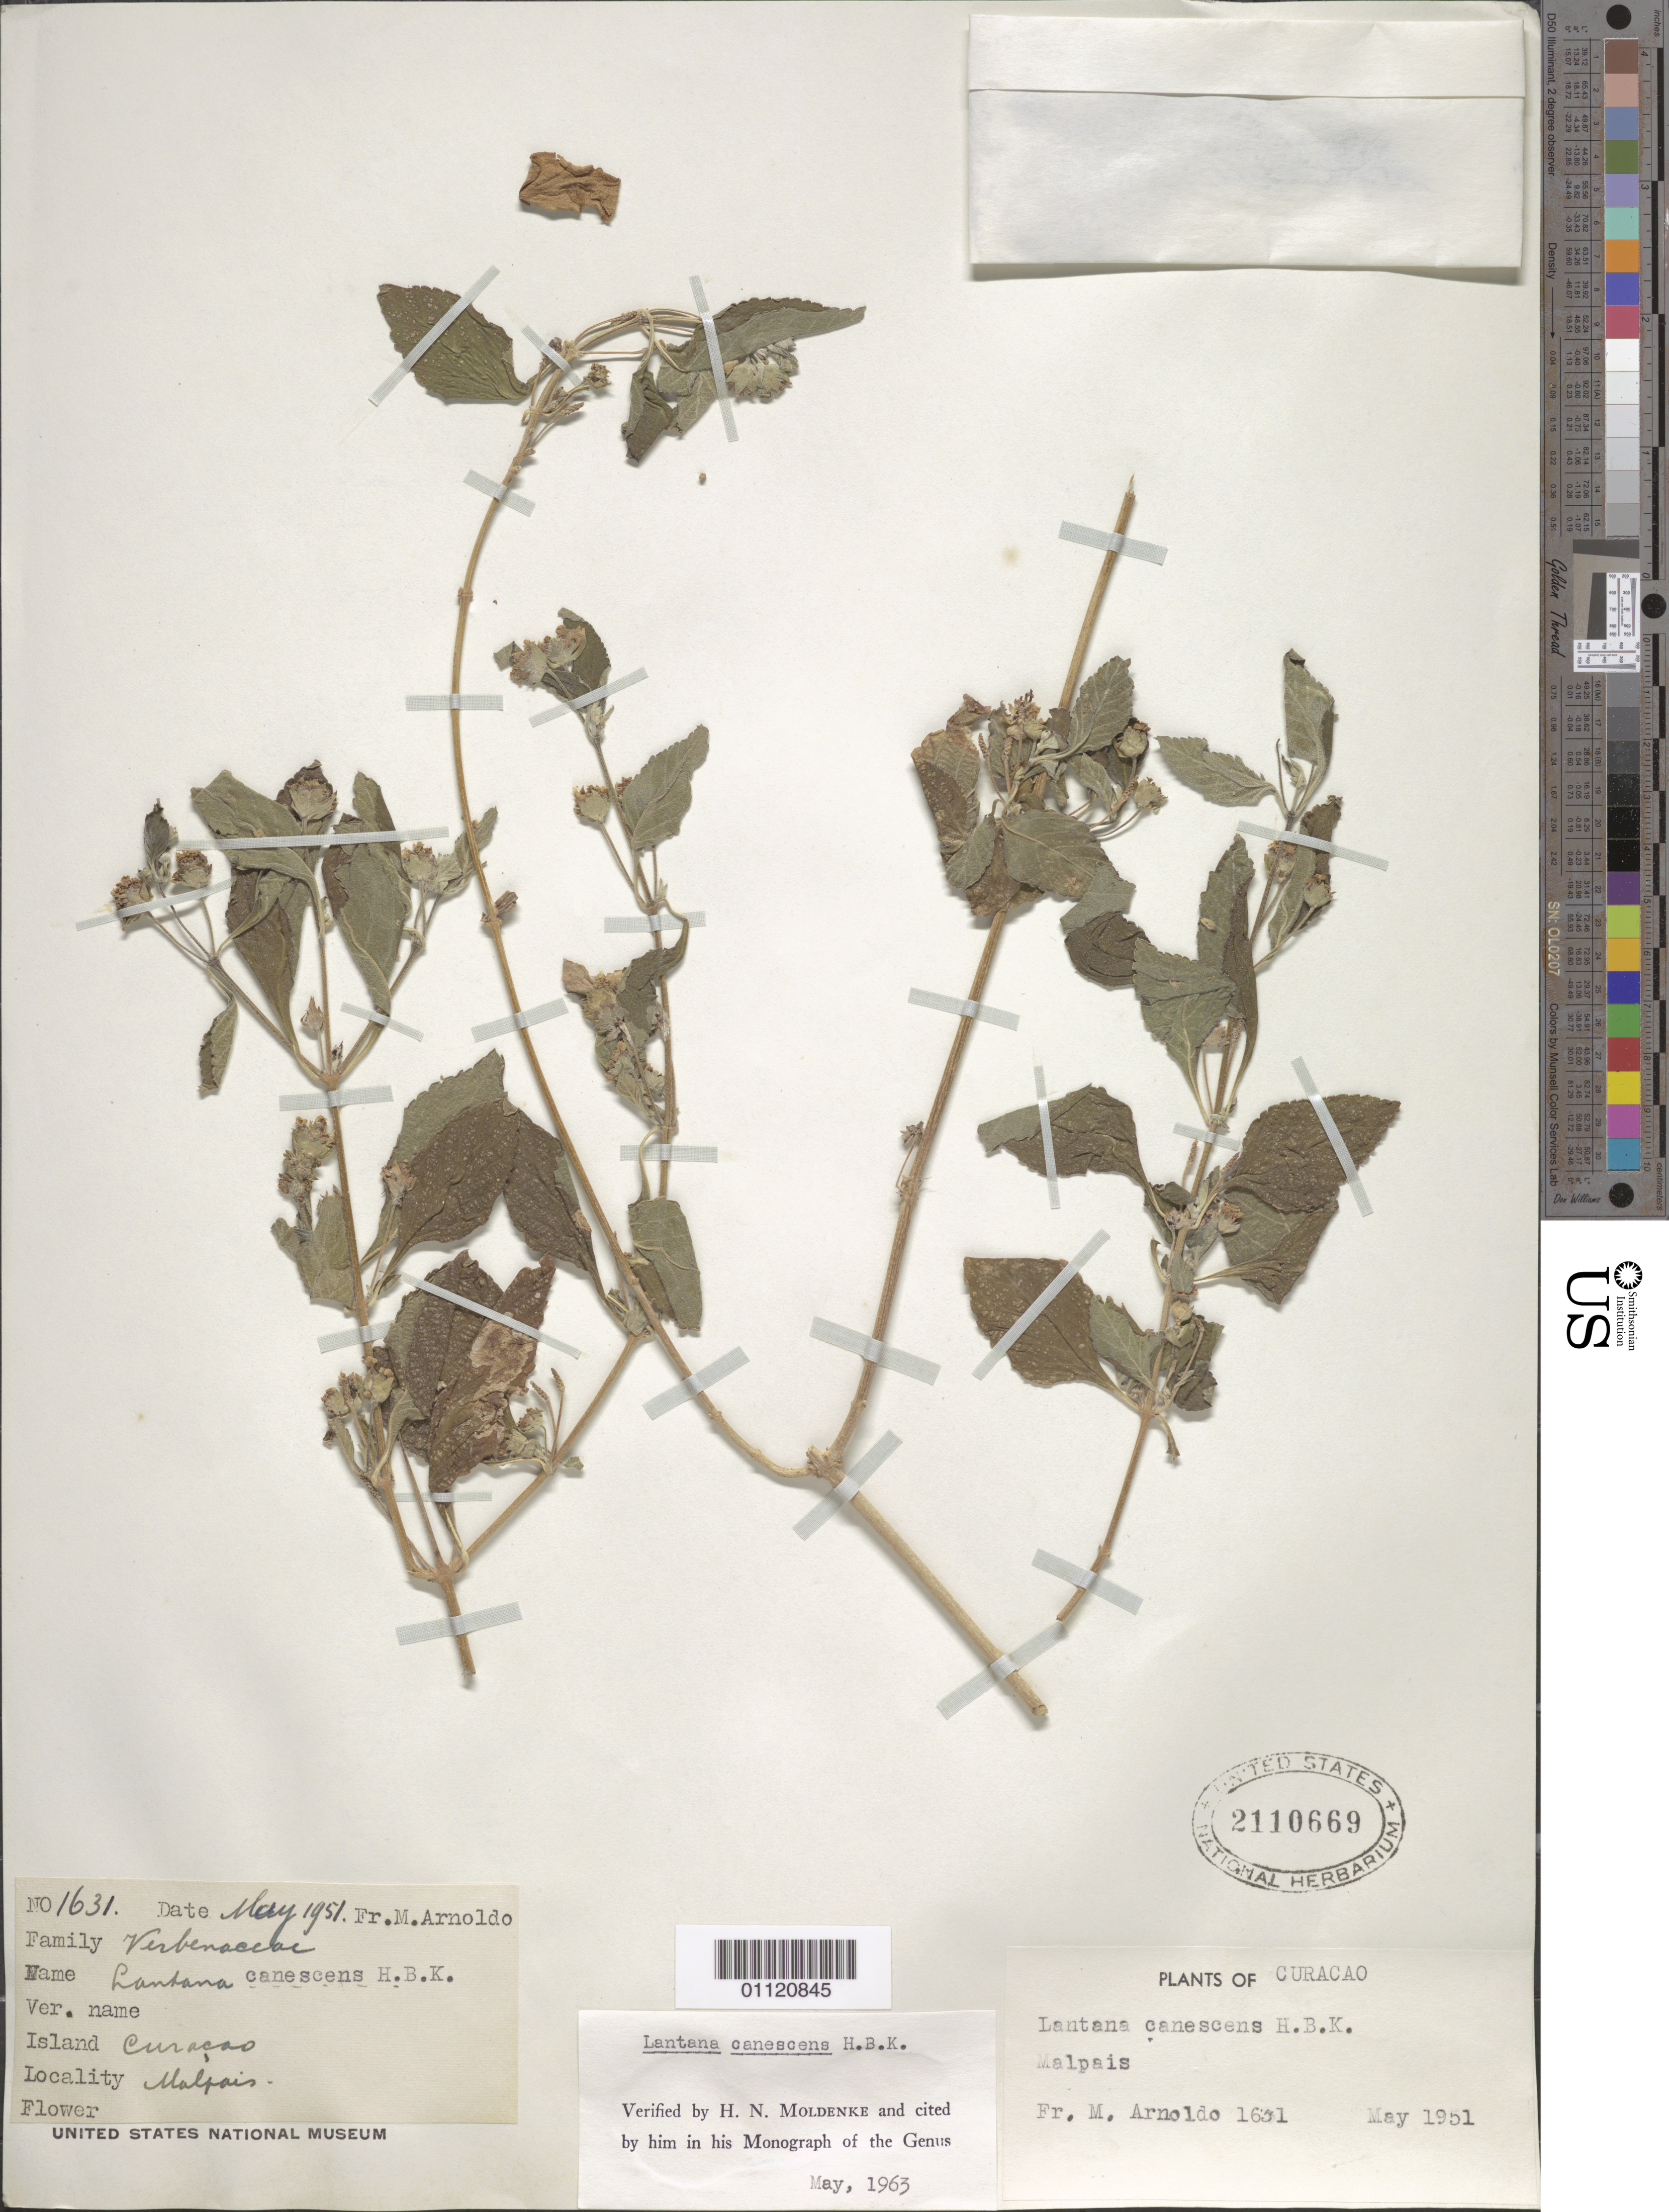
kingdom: Plantae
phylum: Tracheophyta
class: Magnoliopsida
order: Lamiales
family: Verbenaceae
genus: Lantana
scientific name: Lantana canescens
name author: Kunth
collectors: N. Arnoldo-Broeders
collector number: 1631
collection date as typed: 01 May 1951 to 31 May 1951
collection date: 1951-05-01/1951-05-31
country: Curaçao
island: Curaçao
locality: Malpais.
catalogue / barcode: US 2110669